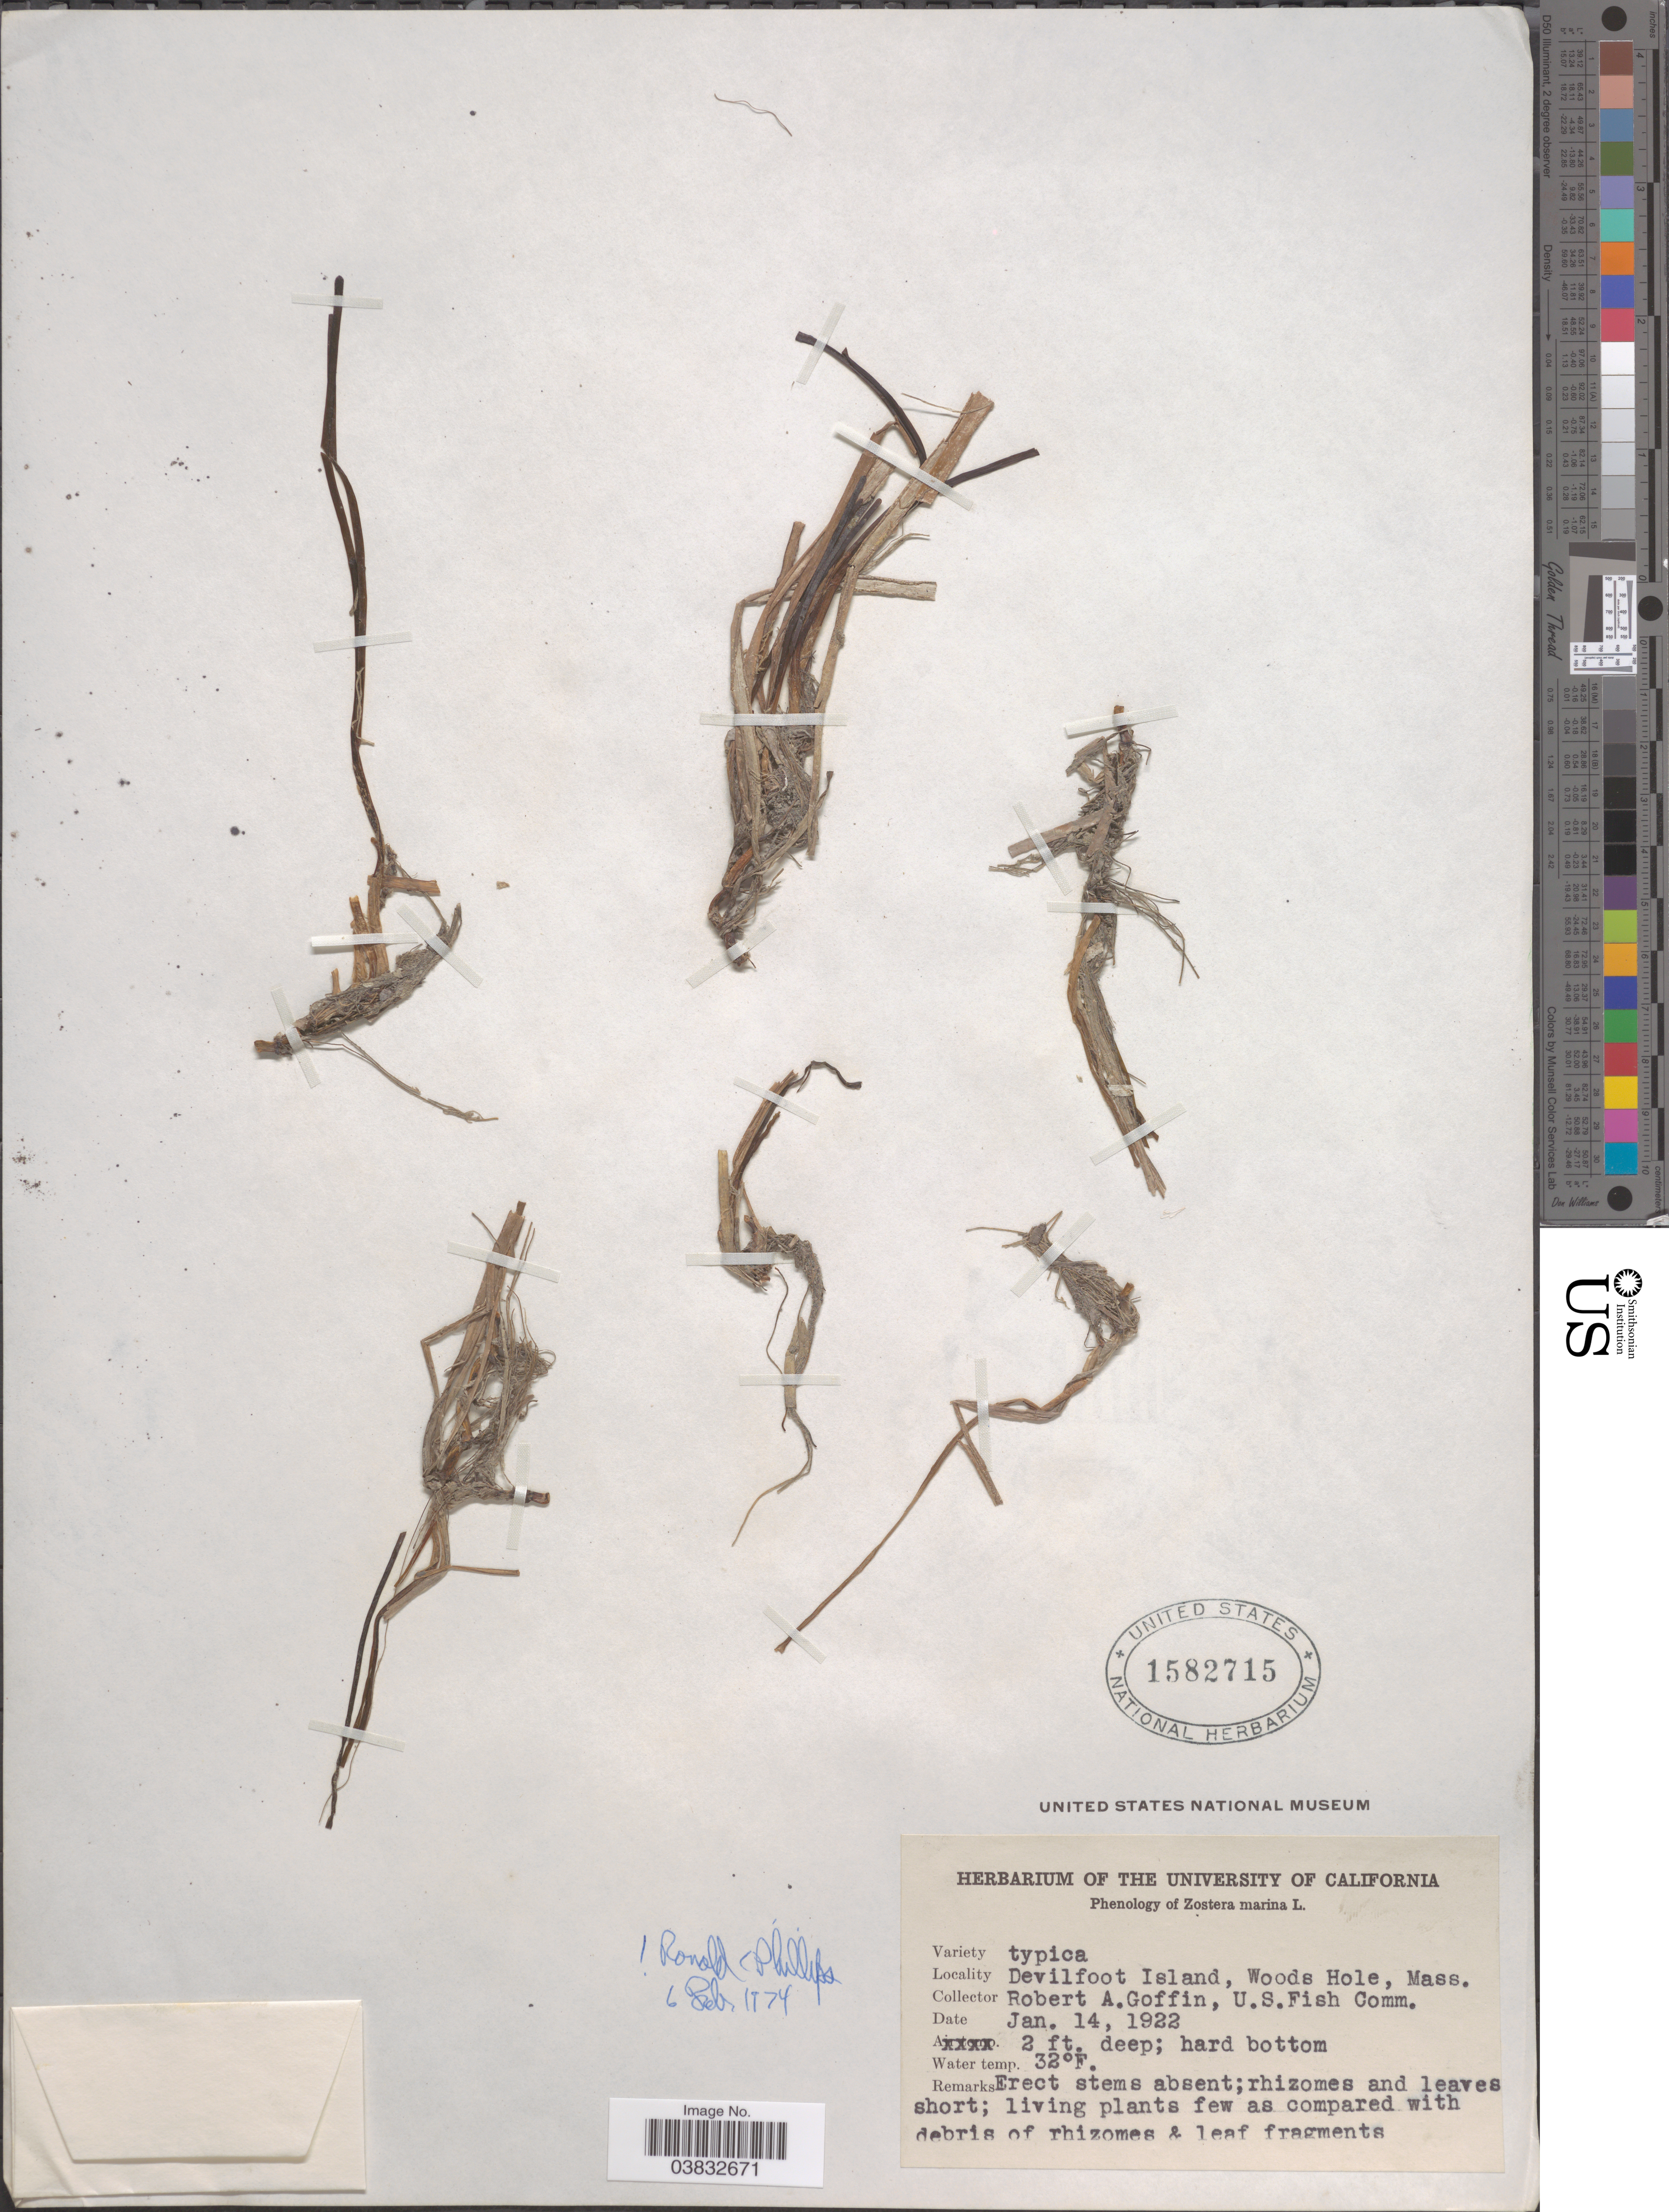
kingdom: Plantae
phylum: Tracheophyta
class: Liliopsida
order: Alismatales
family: Zosteraceae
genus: Zostera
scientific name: Zostera marina var. typica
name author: L.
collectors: R. Goffin & U.S. Fish Commission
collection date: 1922-01-14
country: United States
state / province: Massachusetts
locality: Devilfoot Island, Woods Hole.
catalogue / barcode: US 1582715